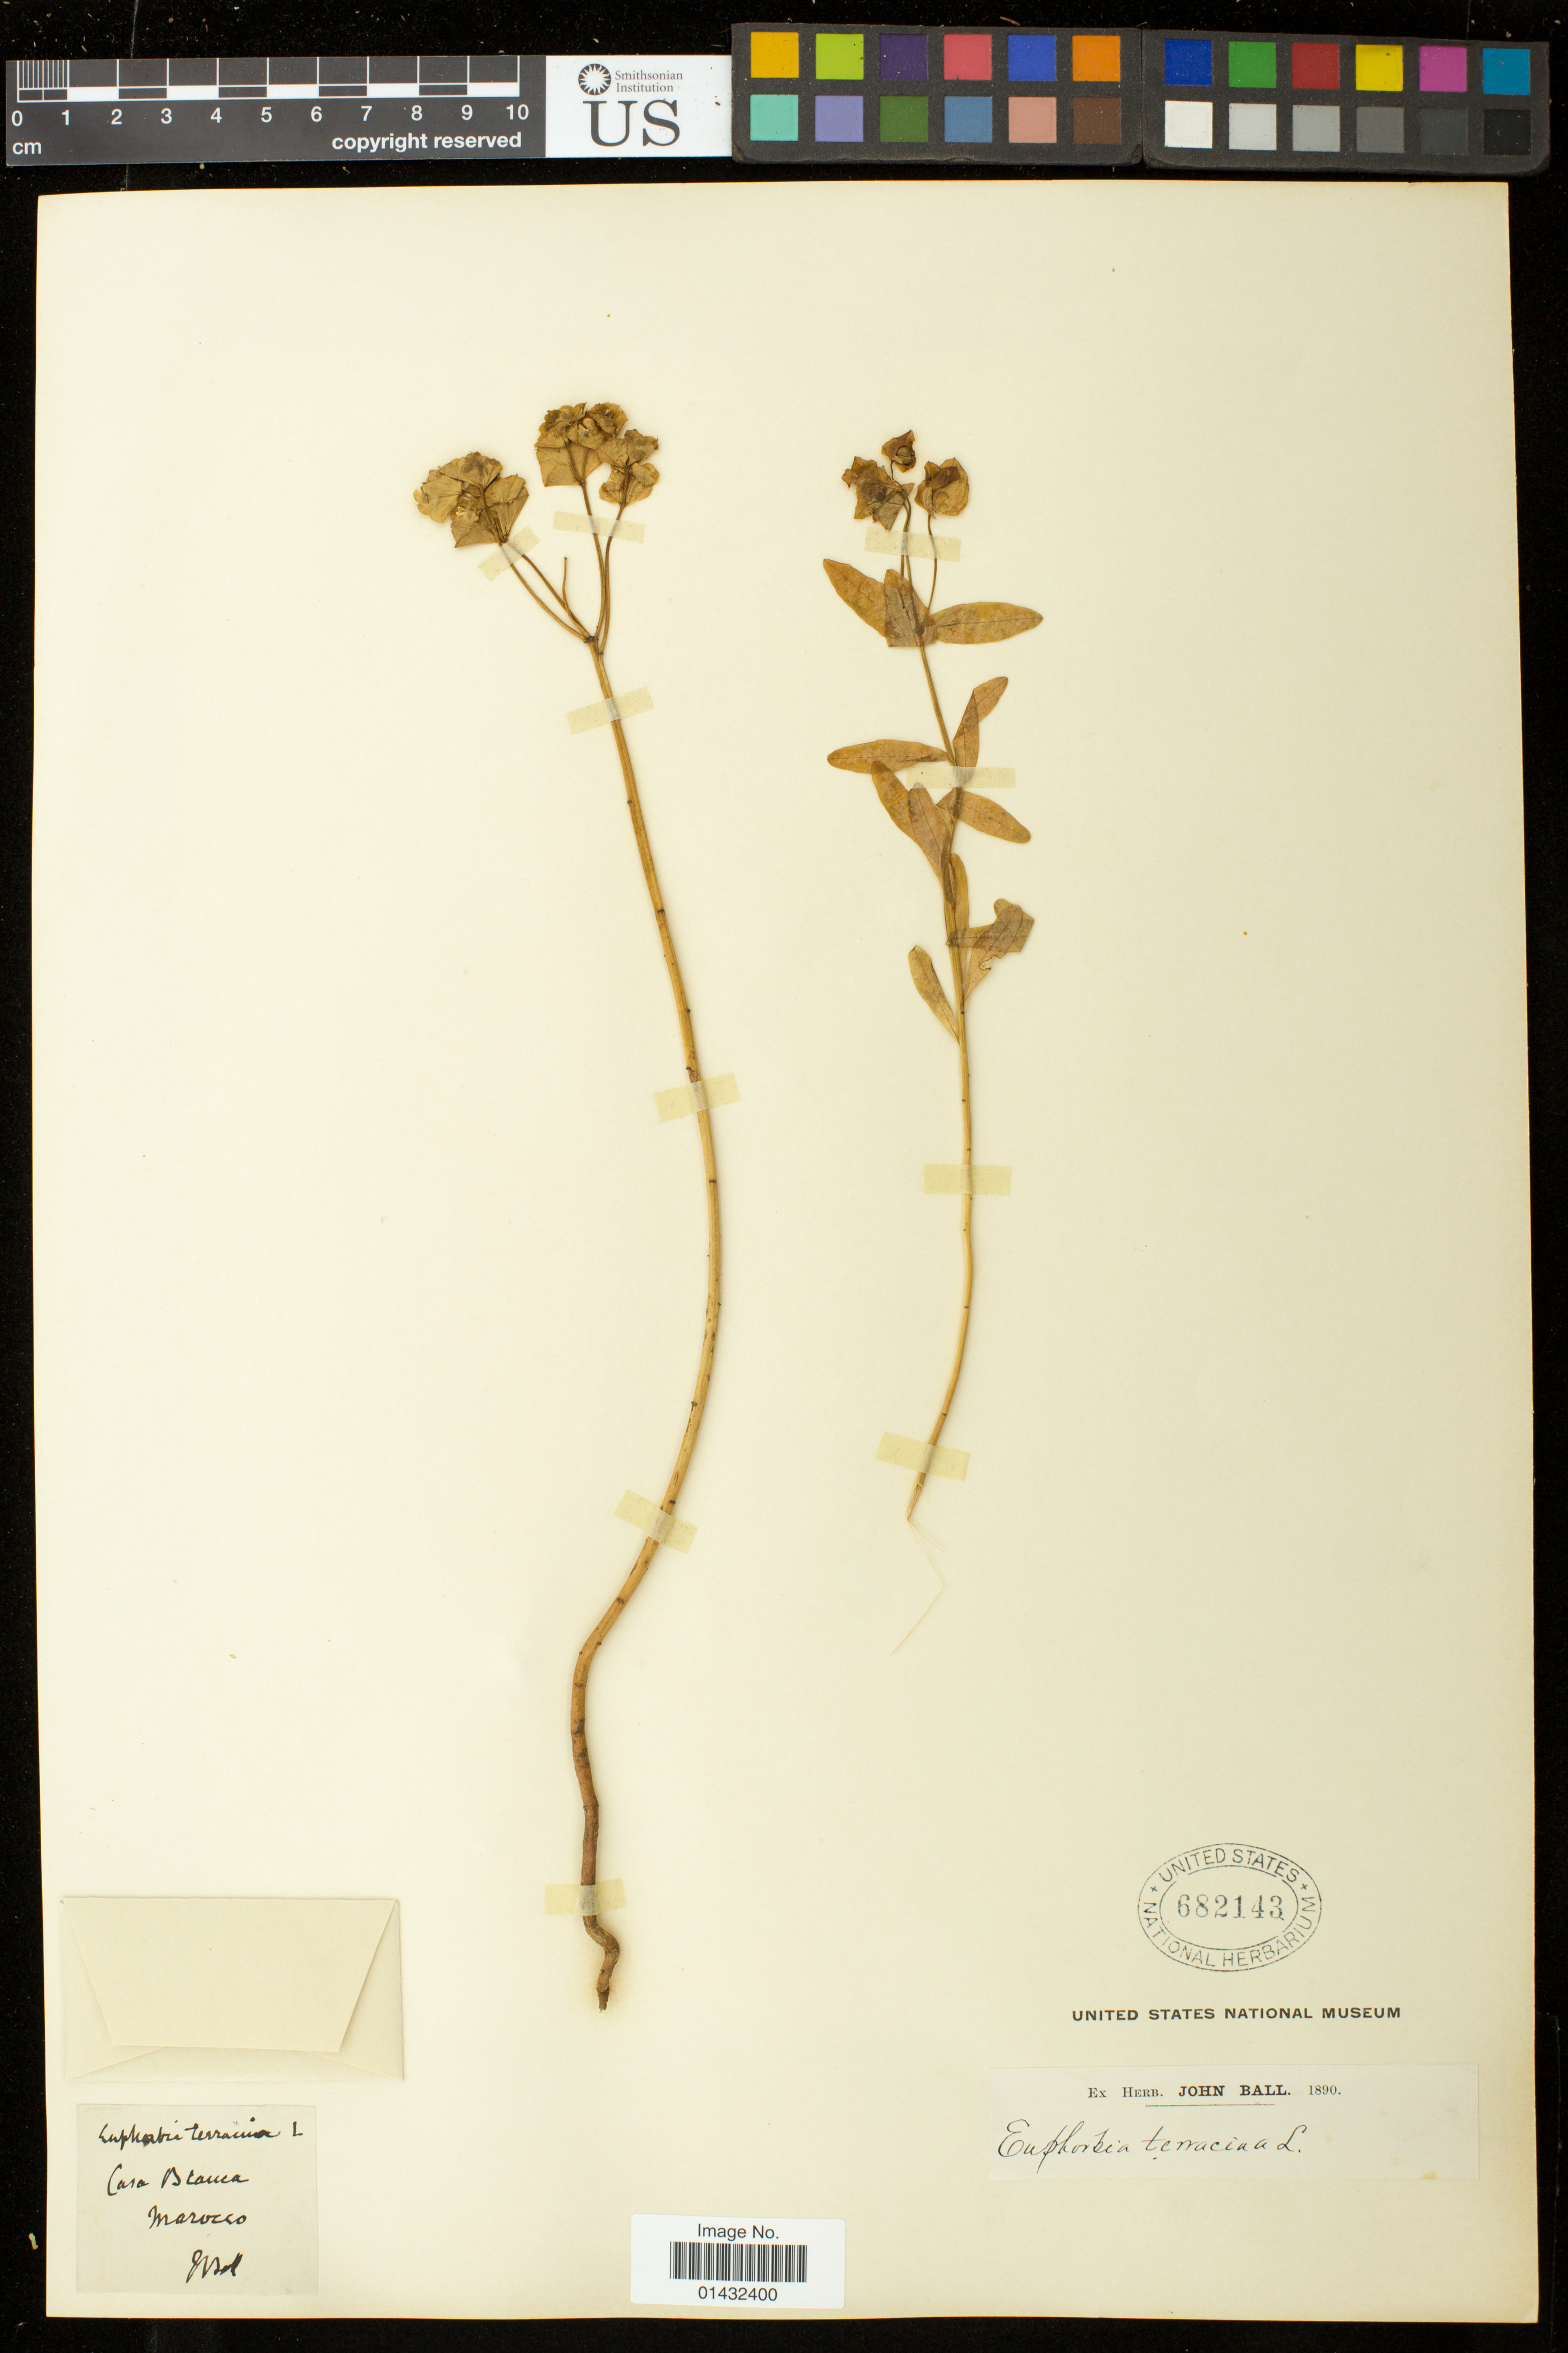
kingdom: Plantae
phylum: Tracheophyta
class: Magnoliopsida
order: Malpighiales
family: Euphorbiaceae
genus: Euphorbia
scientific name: Euphorbia terracina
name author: L.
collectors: J. Ball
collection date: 1890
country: Morocco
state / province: Casablanca-Settat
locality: Casa Blanca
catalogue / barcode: US 682143